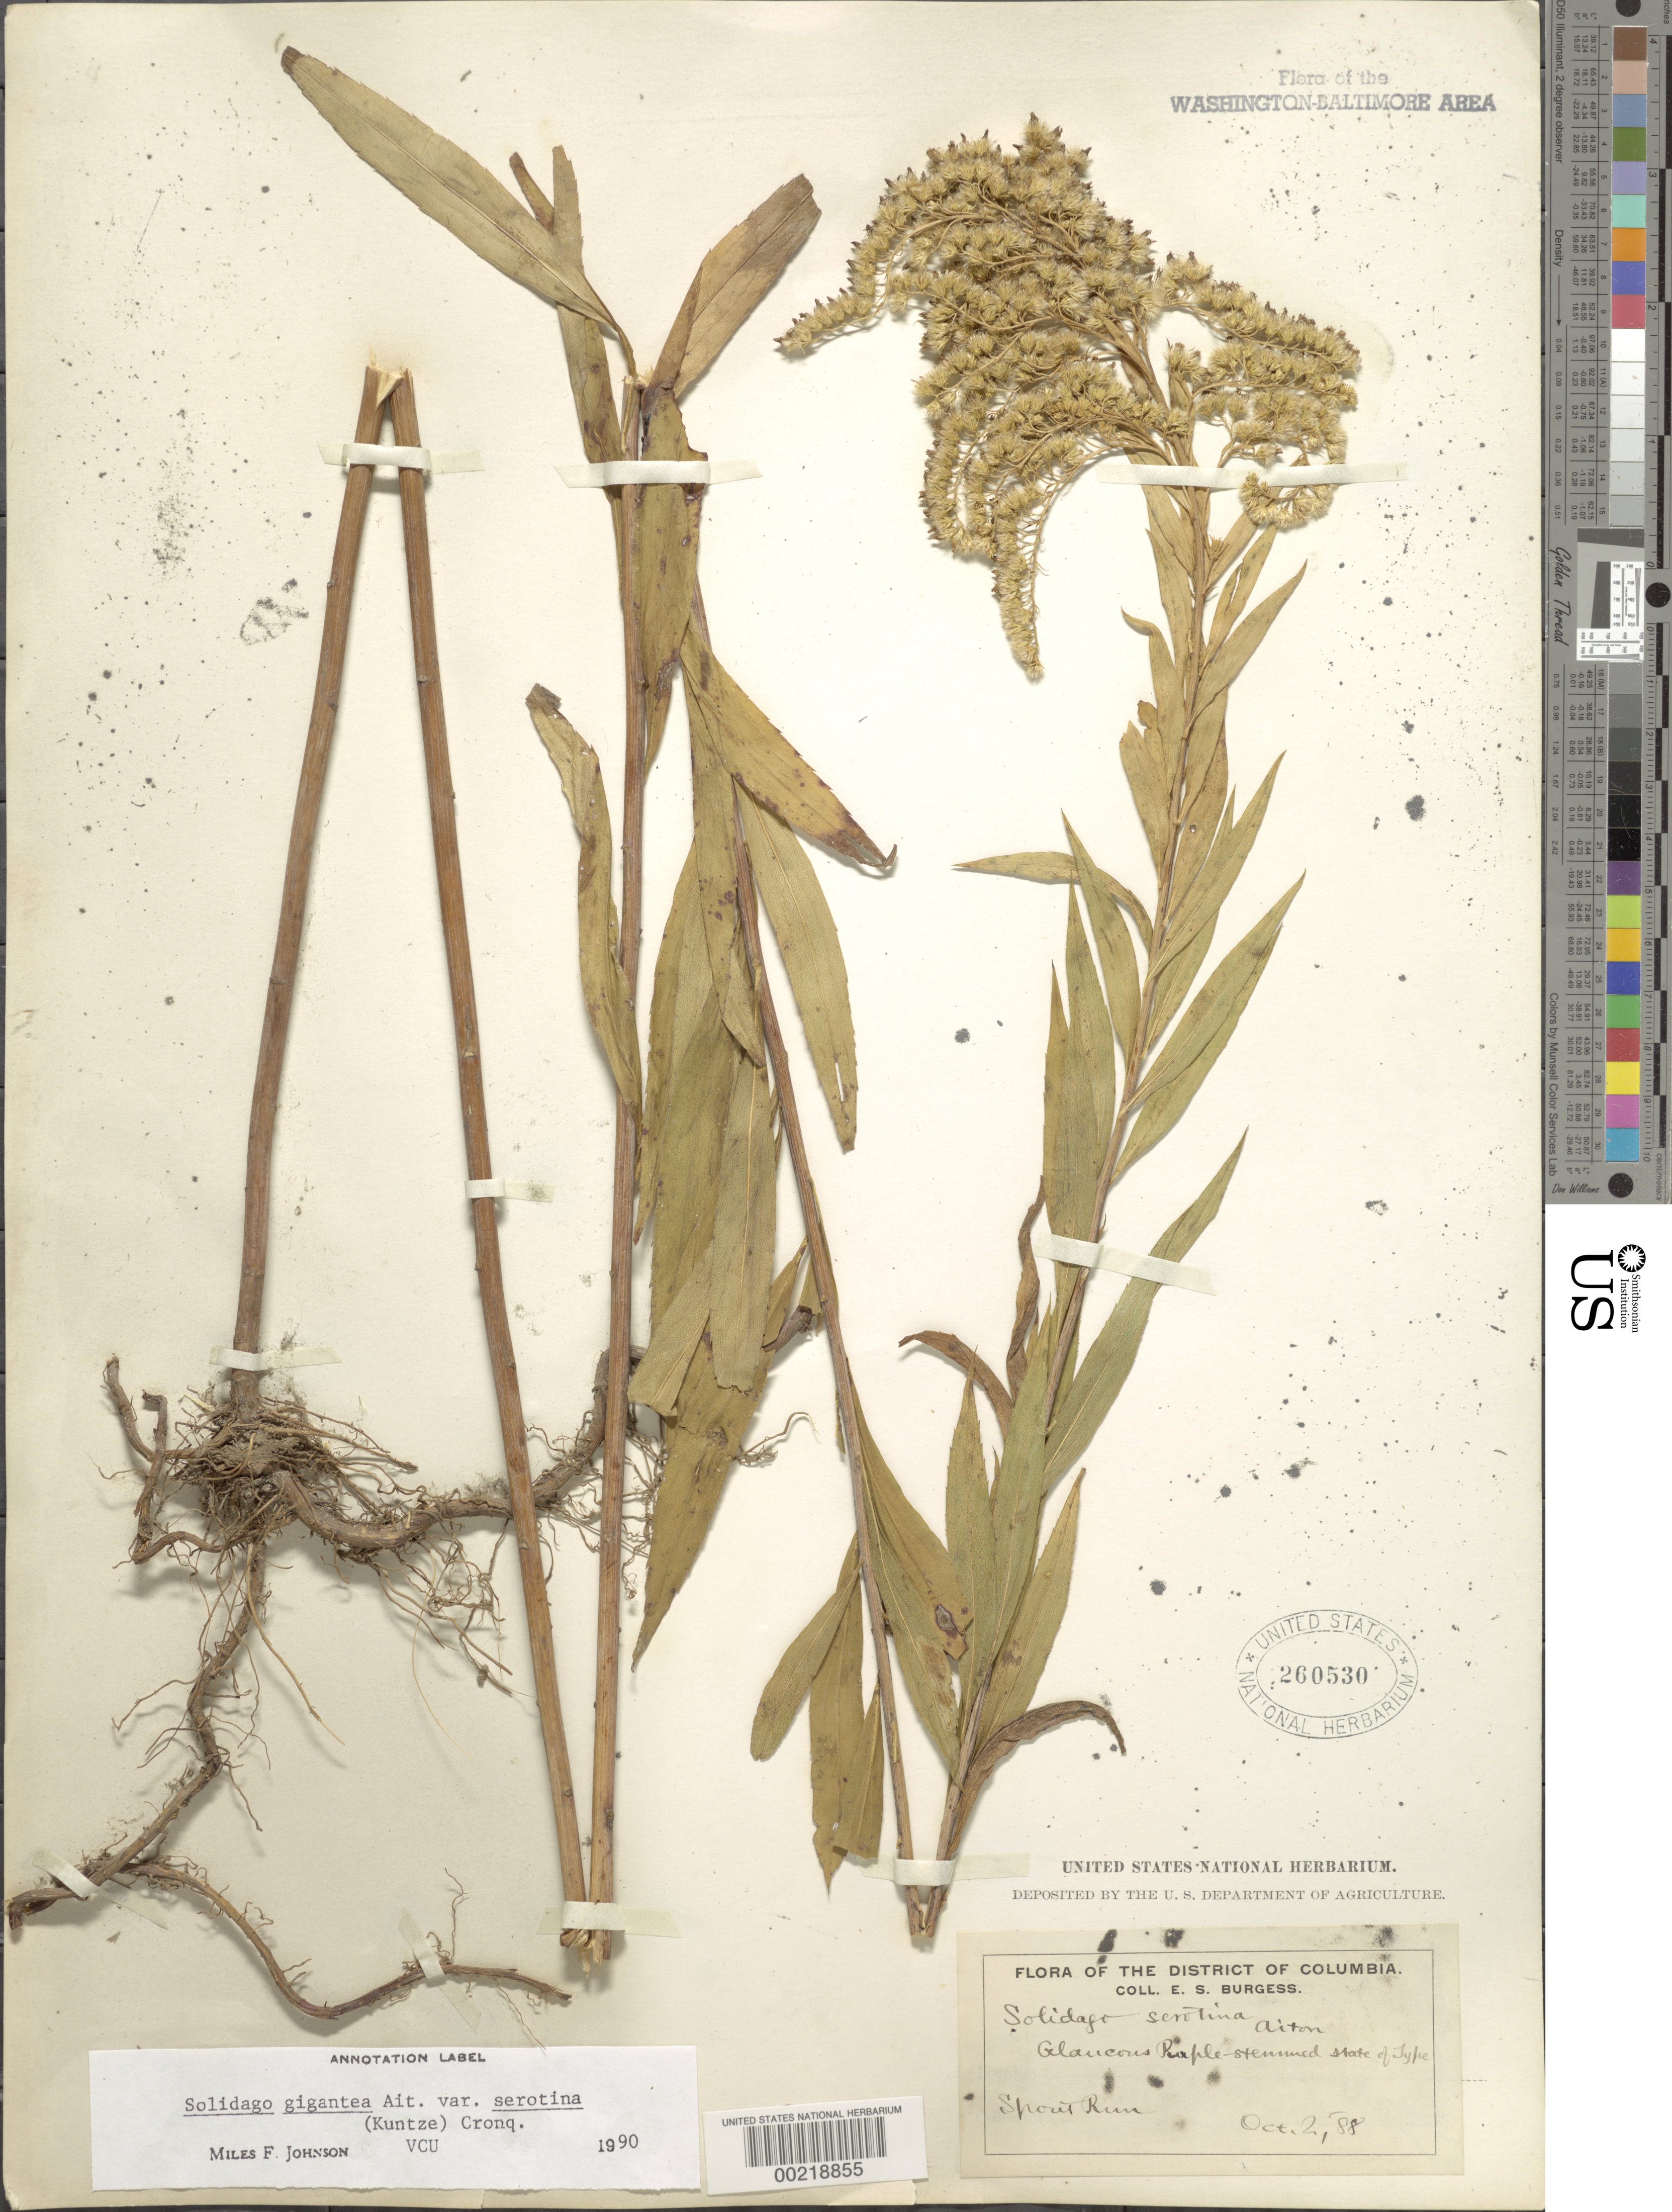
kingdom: Plantae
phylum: Tracheophyta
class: Magnoliopsida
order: Asterales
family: Asteraceae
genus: Solidago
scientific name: Solidago gigantea var. serotina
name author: Fernald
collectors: E. Burgess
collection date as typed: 02 Oct 1888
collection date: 1888-10-02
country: United States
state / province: Virginia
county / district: Fairfax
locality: Spout Run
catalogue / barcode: US 260530